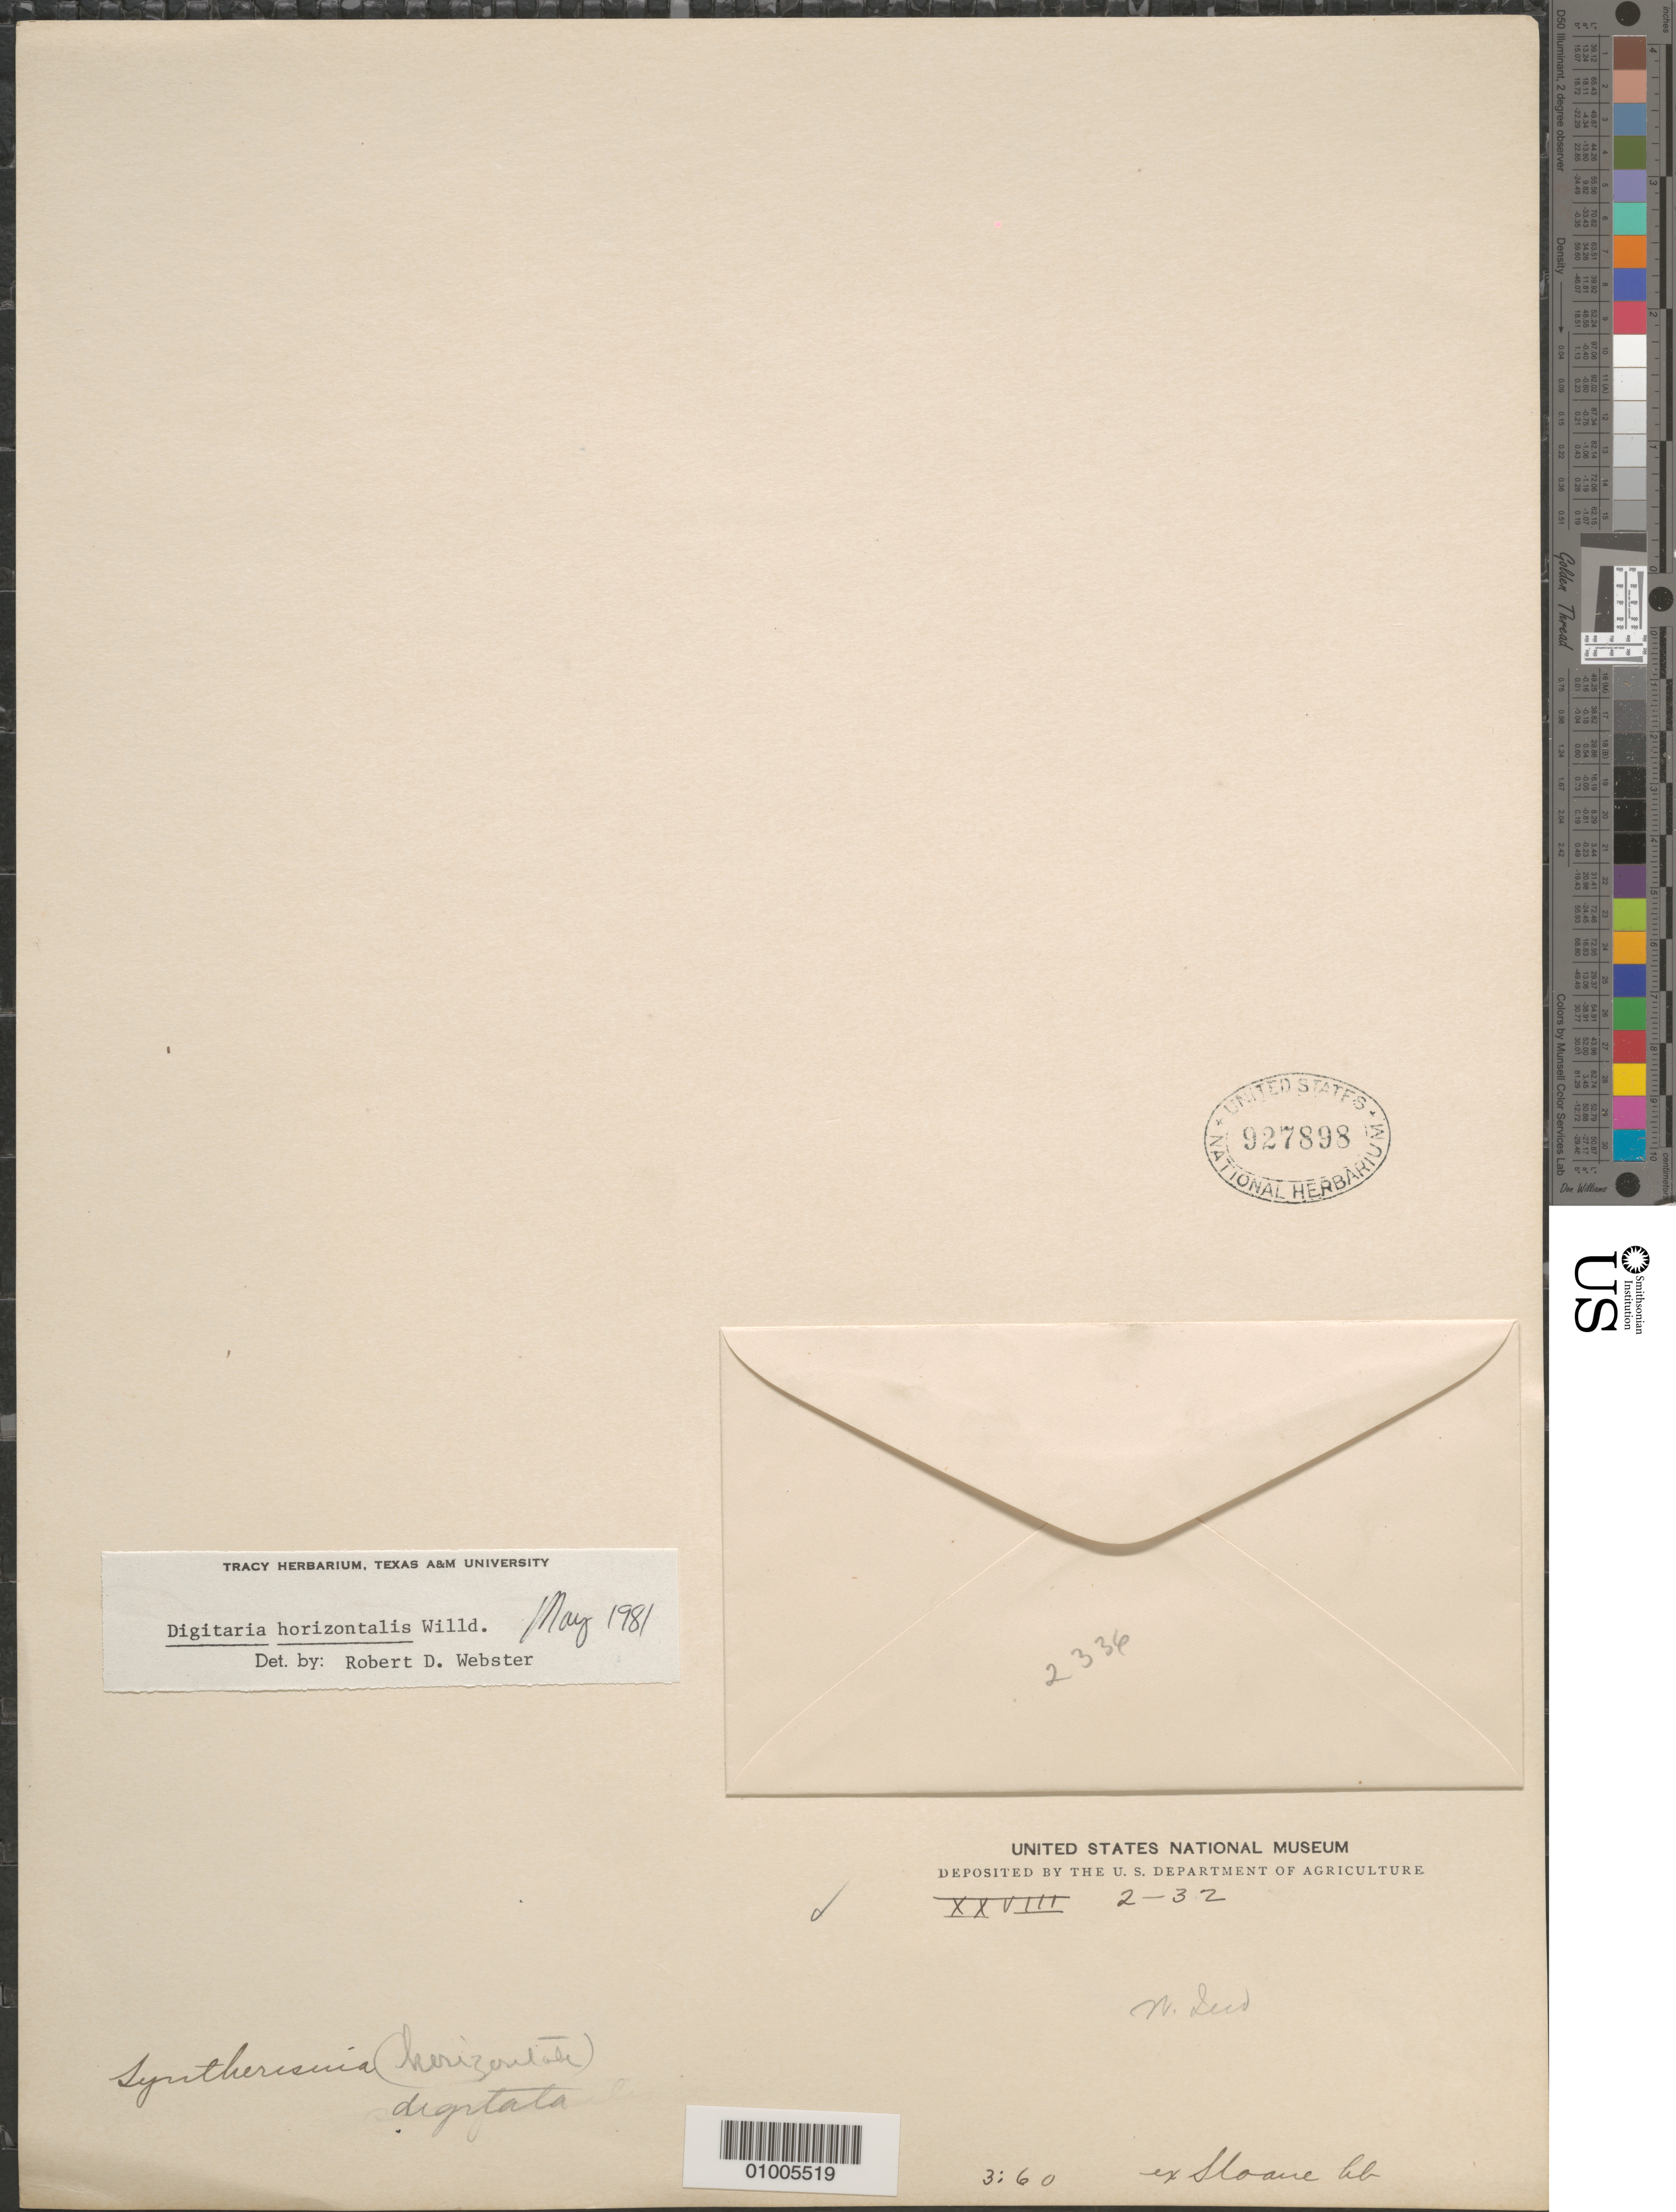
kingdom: Plantae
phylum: Tracheophyta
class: Liliopsida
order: Poales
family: Poaceae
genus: Digitaria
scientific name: Digitaria horizontalis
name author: Willd.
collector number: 2336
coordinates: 0 N, 0 E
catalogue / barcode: US 927898